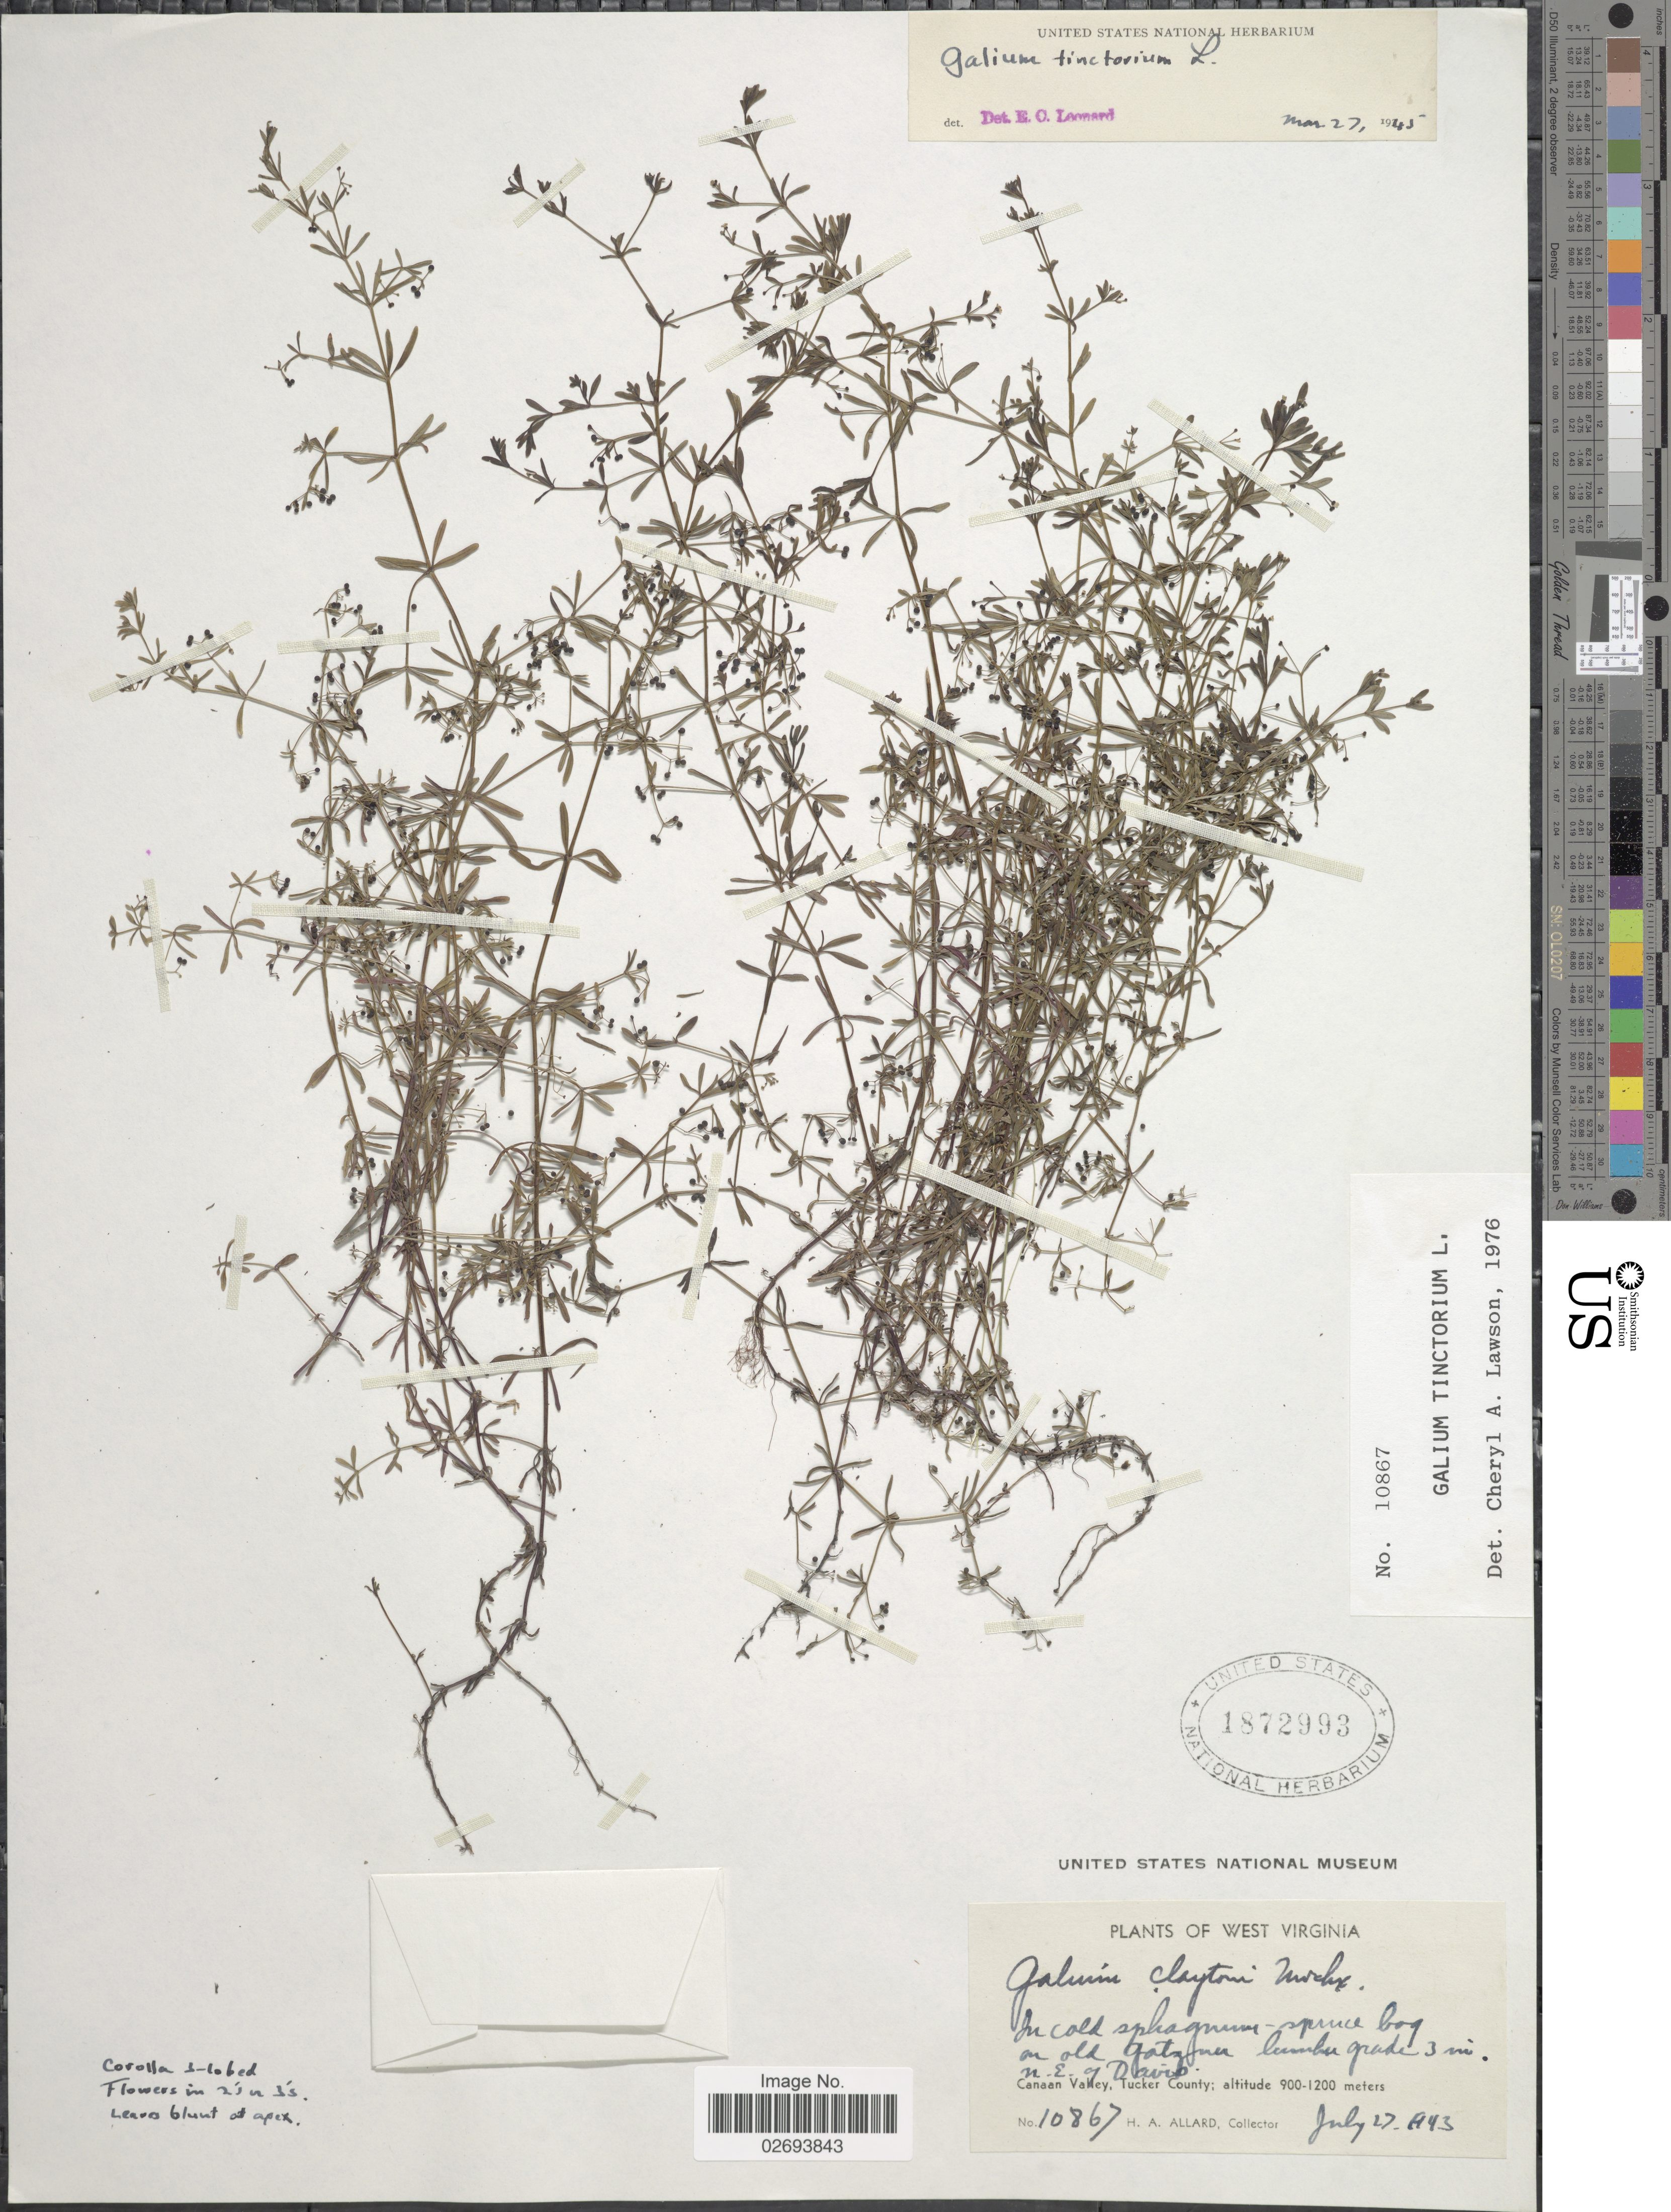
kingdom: Plantae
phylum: Tracheophyta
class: Magnoliopsida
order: Gentianales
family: Rubiaceae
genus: Galium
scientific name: Galium tinctorium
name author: (L.) Scop.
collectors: H. A. Allard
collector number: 10867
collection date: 1943-07-27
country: United States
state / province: West Virginia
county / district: Tucker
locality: In cold sphagnum-spruce bog on old gratzner lumber grade. 3 mi. N.E. of Davis. Canaan Valley, Tucker County.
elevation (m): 900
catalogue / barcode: US 1872993